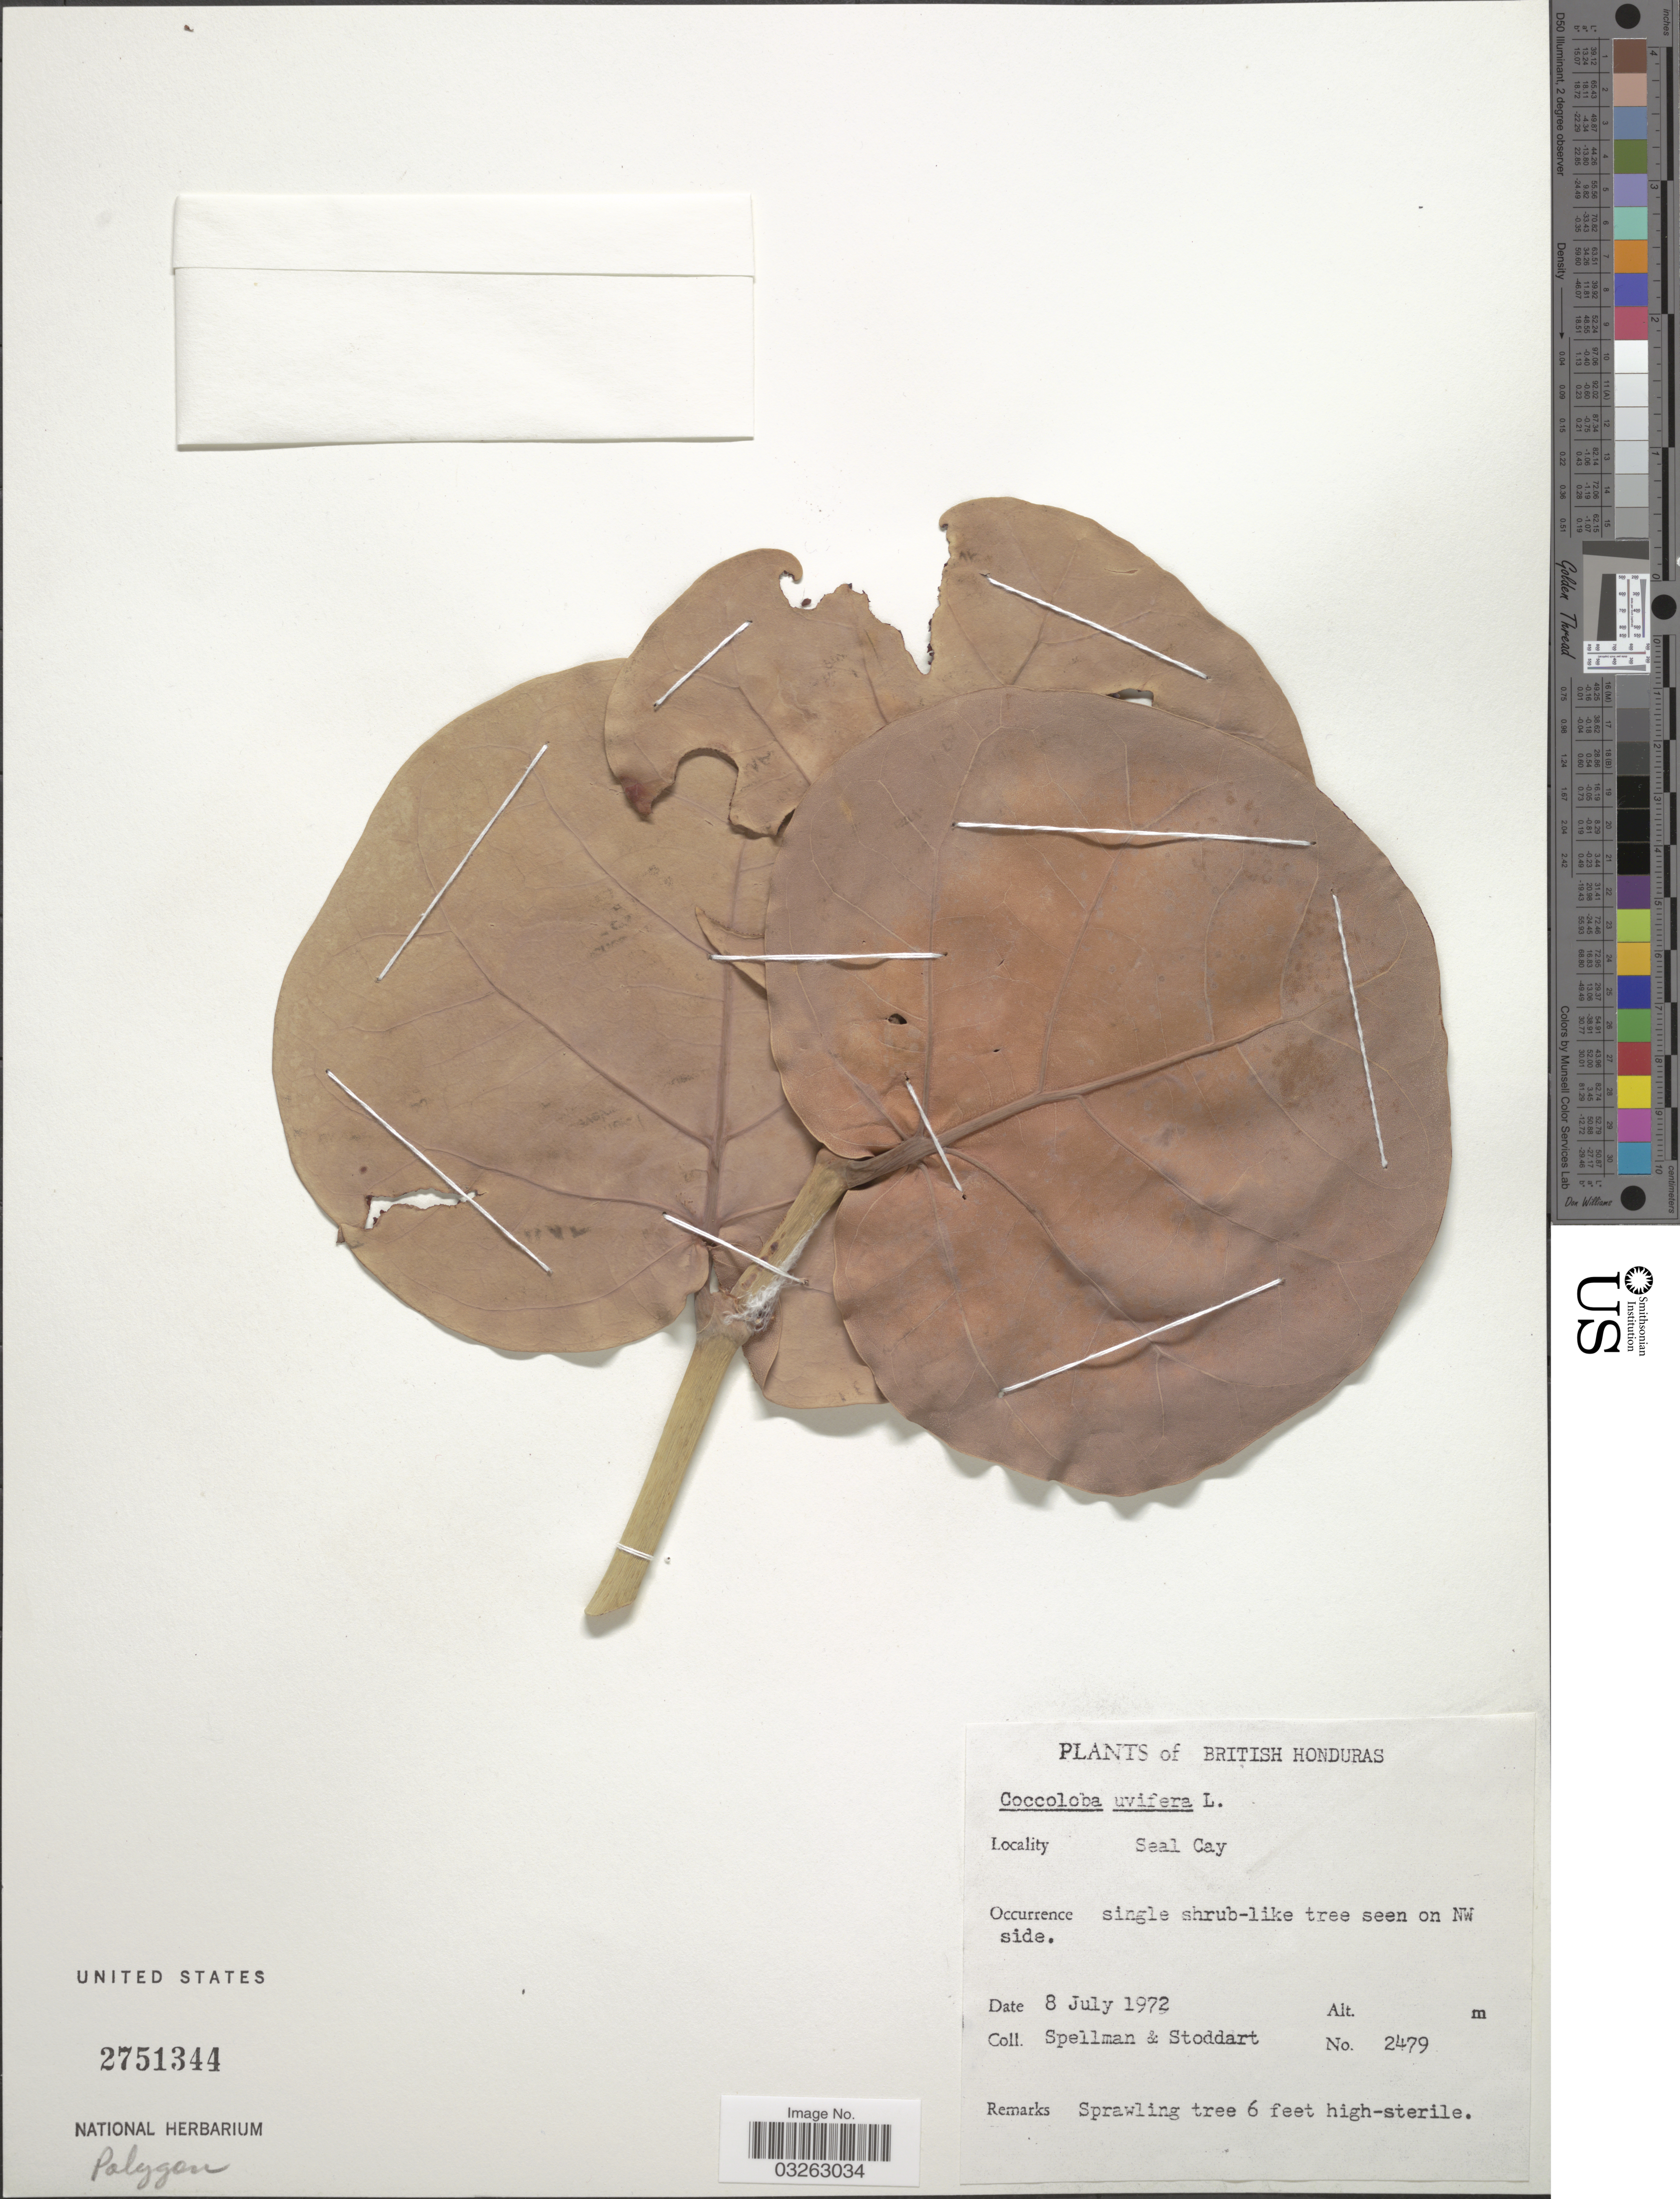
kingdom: Plantae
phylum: Tracheophyta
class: Magnoliopsida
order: Caryophyllales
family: Polygonaceae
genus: Coccoloba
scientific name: Coccoloba uvifera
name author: L.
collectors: Spellman, -- & -. Stoddart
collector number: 2479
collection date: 1972-07-08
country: Belize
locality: British Honduras, Seal Cay.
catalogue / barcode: US 2751344